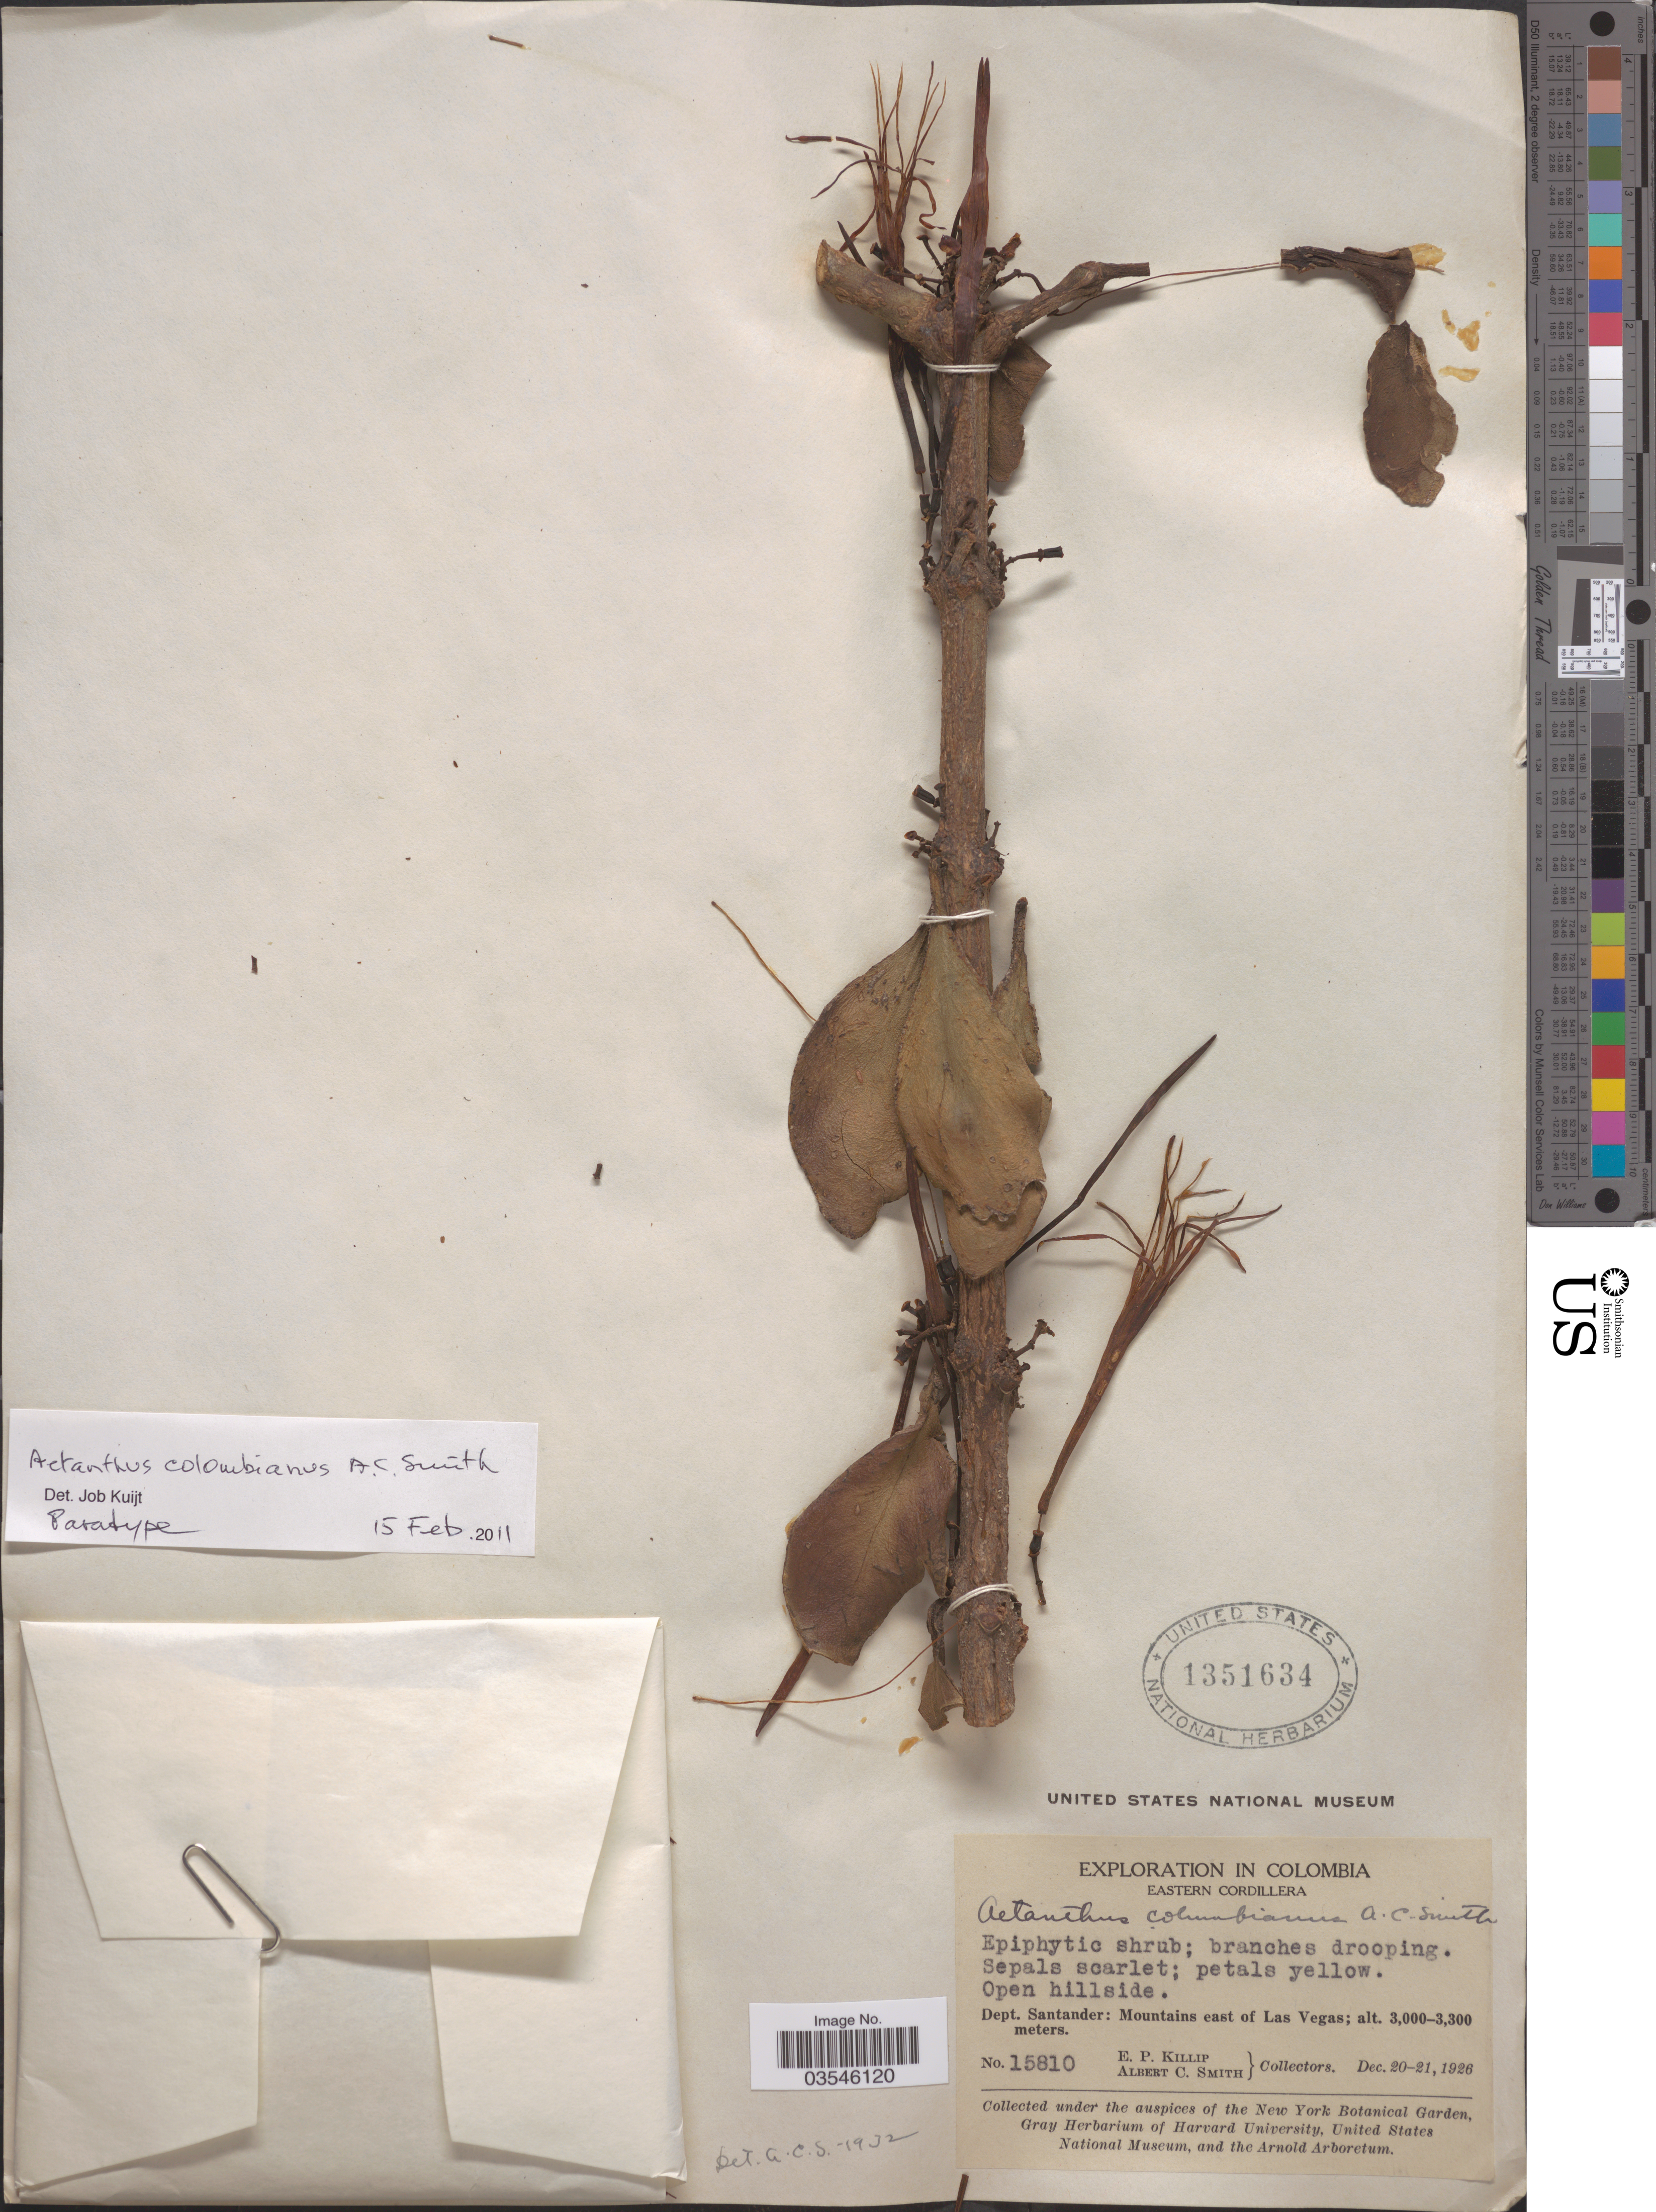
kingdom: Plantae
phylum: Tracheophyta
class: Magnoliopsida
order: Santalales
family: Loranthaceae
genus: Aetanthus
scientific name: Aetanthus colombianus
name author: A.C. Sm.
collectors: E. P. Killip & A. C. Smith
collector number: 15810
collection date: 1926-12-20/1926-12-21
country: Colombia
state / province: Santander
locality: Eastern Cordillera. Dept. Santander: Mountains east of Las Vegas.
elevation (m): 3000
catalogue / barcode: US 1351634